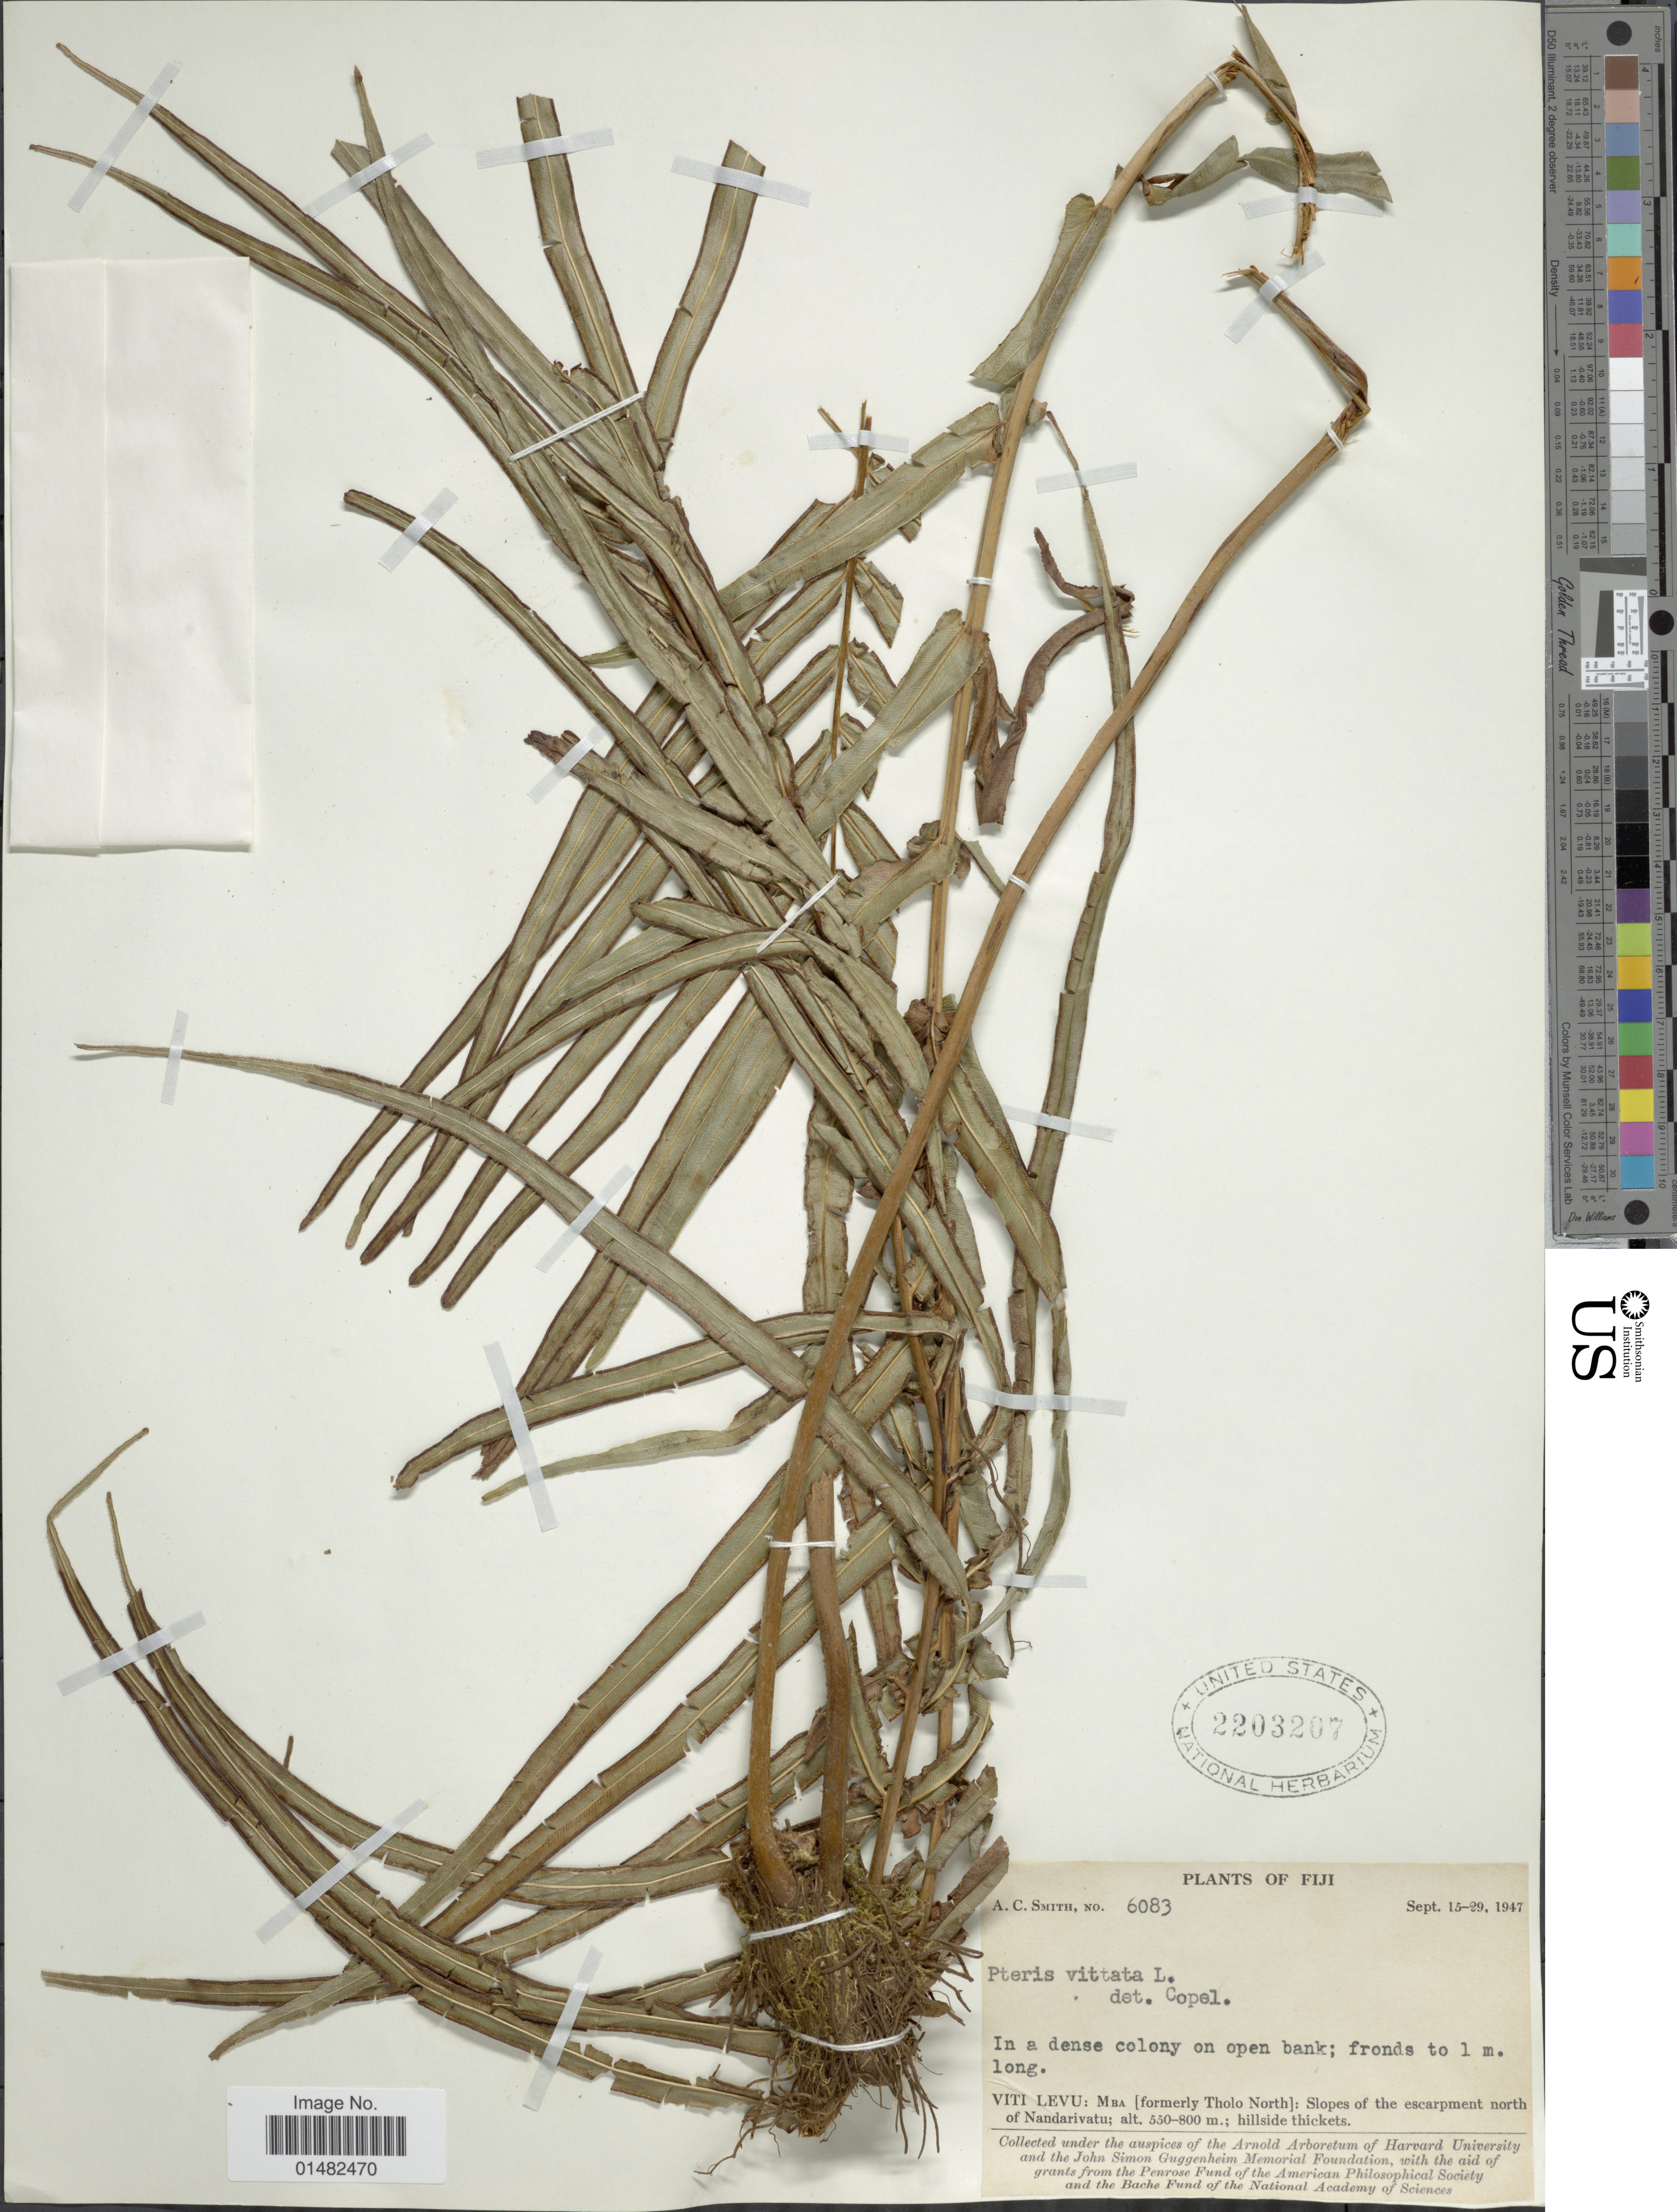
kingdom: Plantae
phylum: Tracheophyta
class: Polypodiopsida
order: Polypodiales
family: Pteridaceae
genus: Pteris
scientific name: Pteris vittata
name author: L.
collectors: A. C. Smith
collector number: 6083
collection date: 1947-09-15/1947-09-29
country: Fiji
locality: Viti Levu: Mba [formerly Tholo North]: Slopes of the escarpment north of Nandarivatu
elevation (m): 550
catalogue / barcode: US 2203207